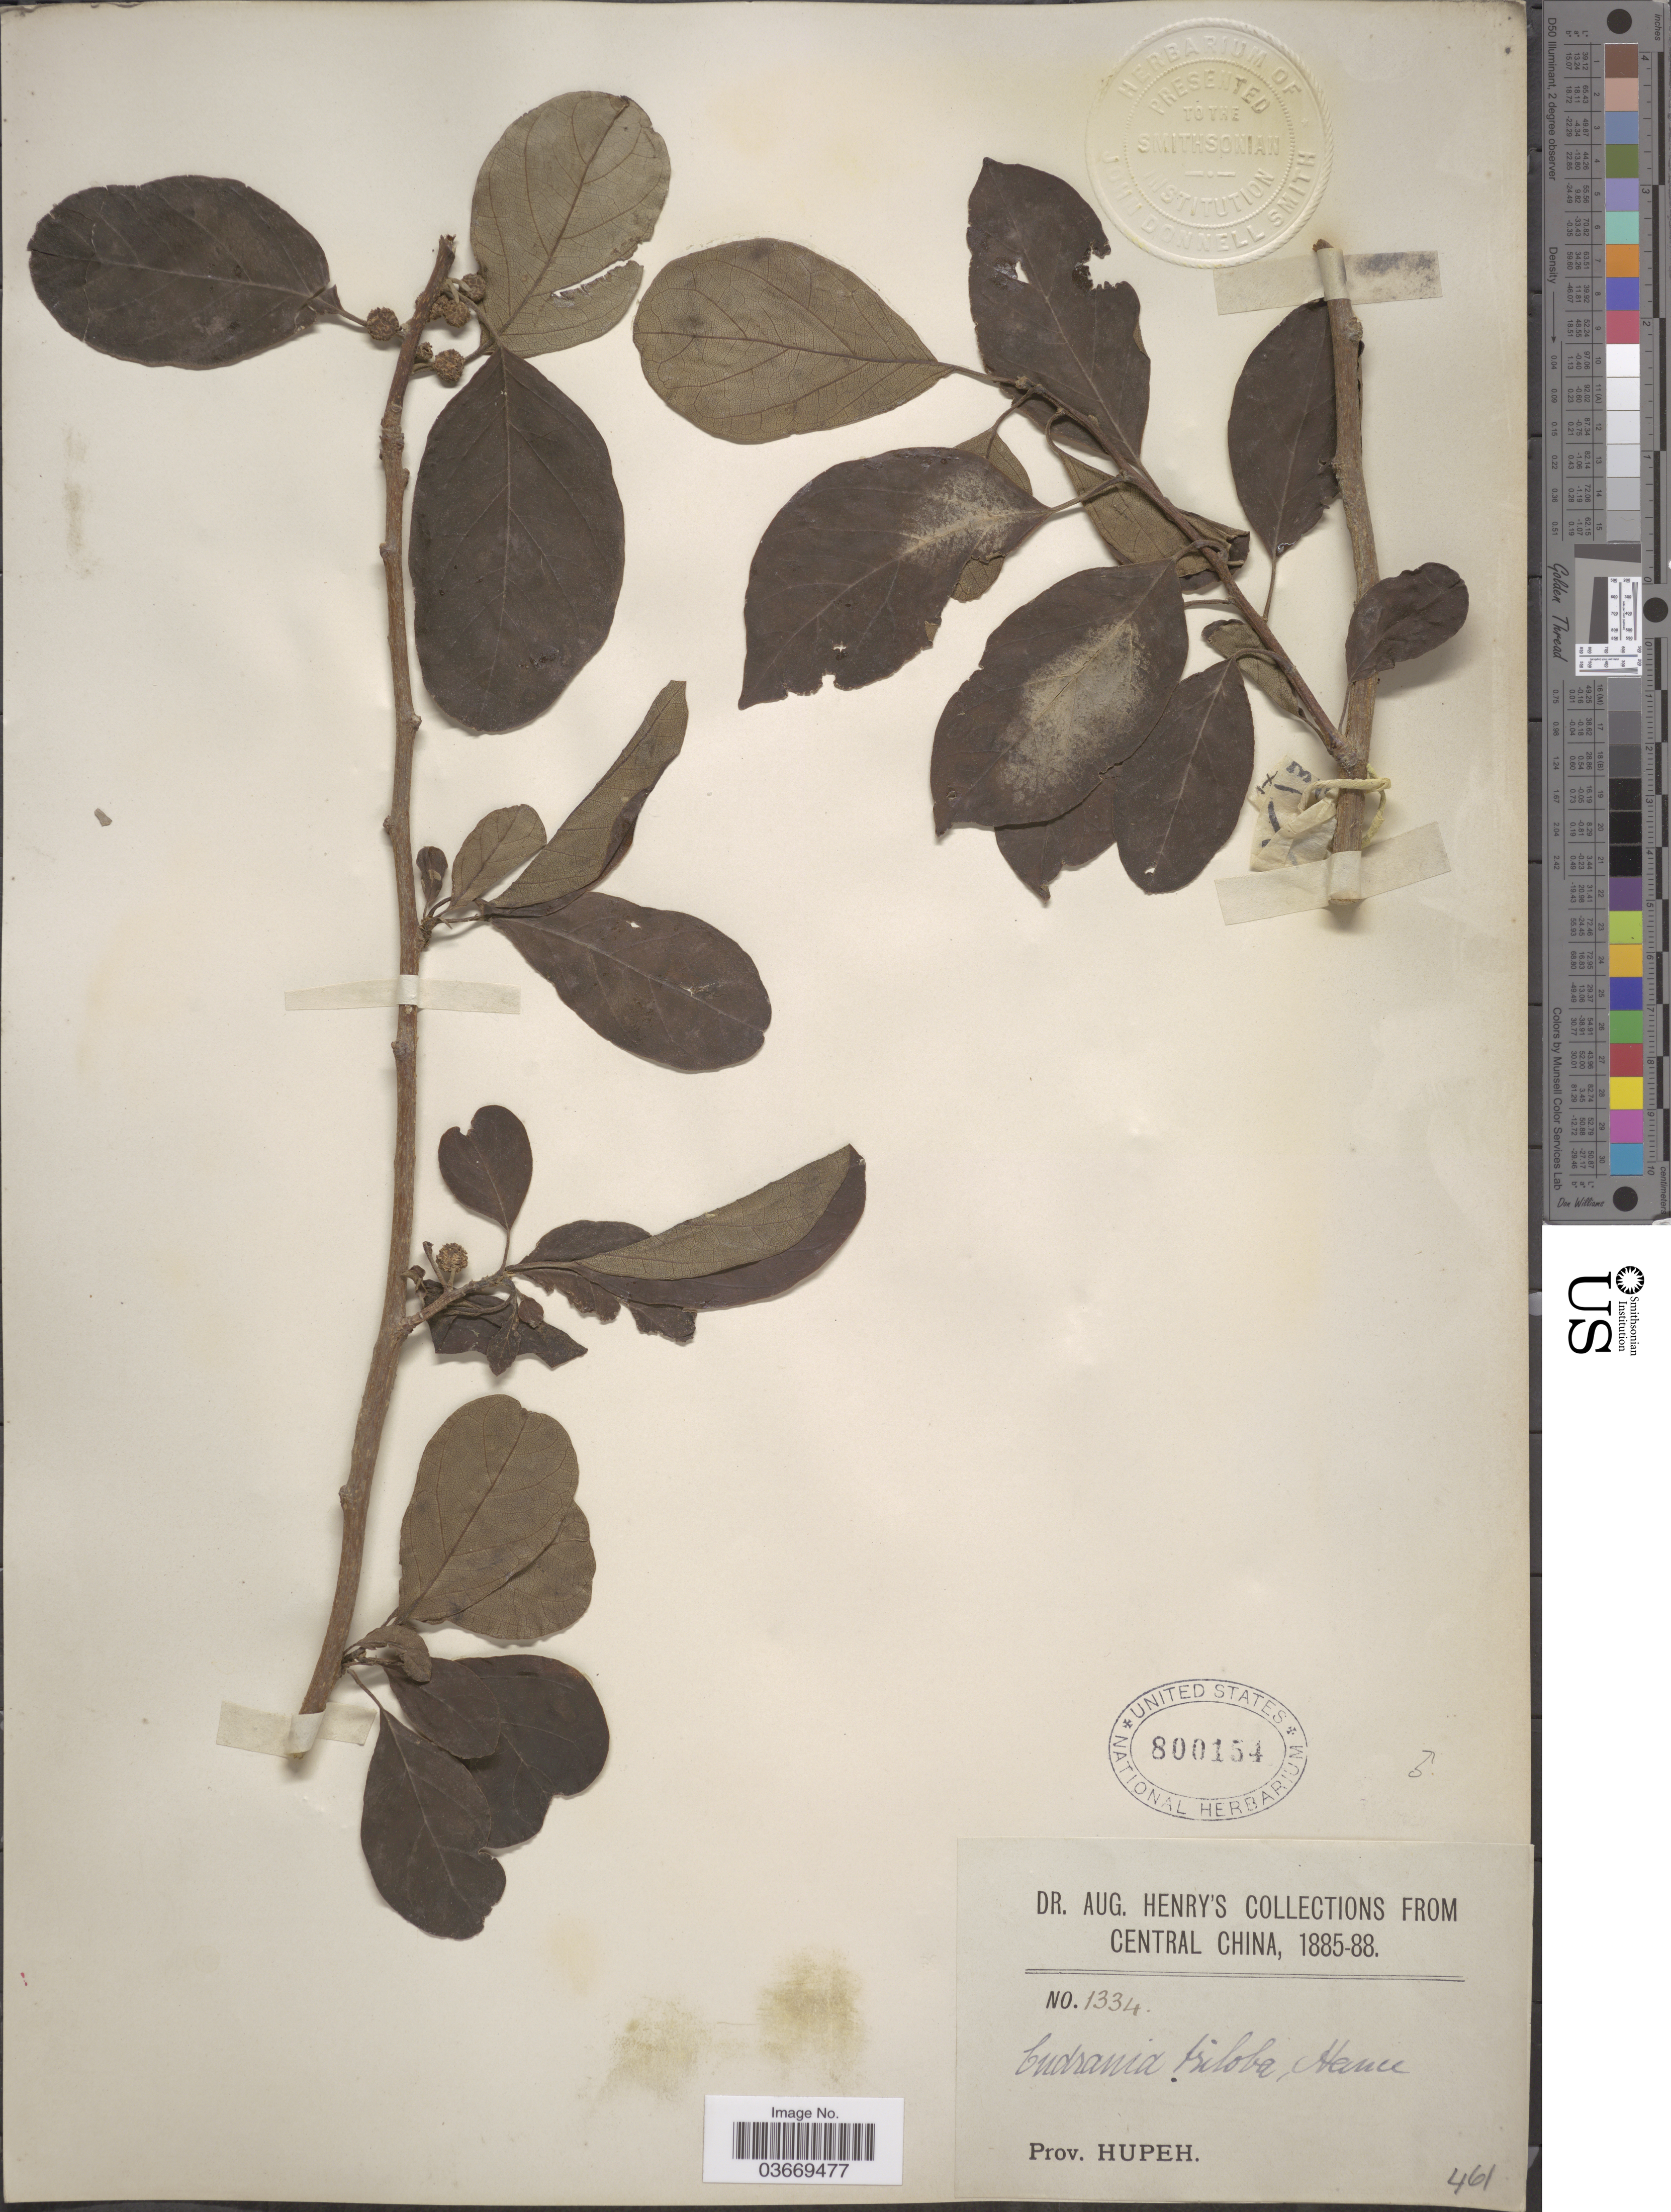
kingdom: Plantae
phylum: Tracheophyta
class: Magnoliopsida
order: Rosales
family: Moraceae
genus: Maclura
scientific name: Maclura tricuspidata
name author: Carrière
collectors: A. Henry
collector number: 1334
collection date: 1885/1888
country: China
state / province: Hubei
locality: Central China. Prov. Hupeh.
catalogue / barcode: US 800154